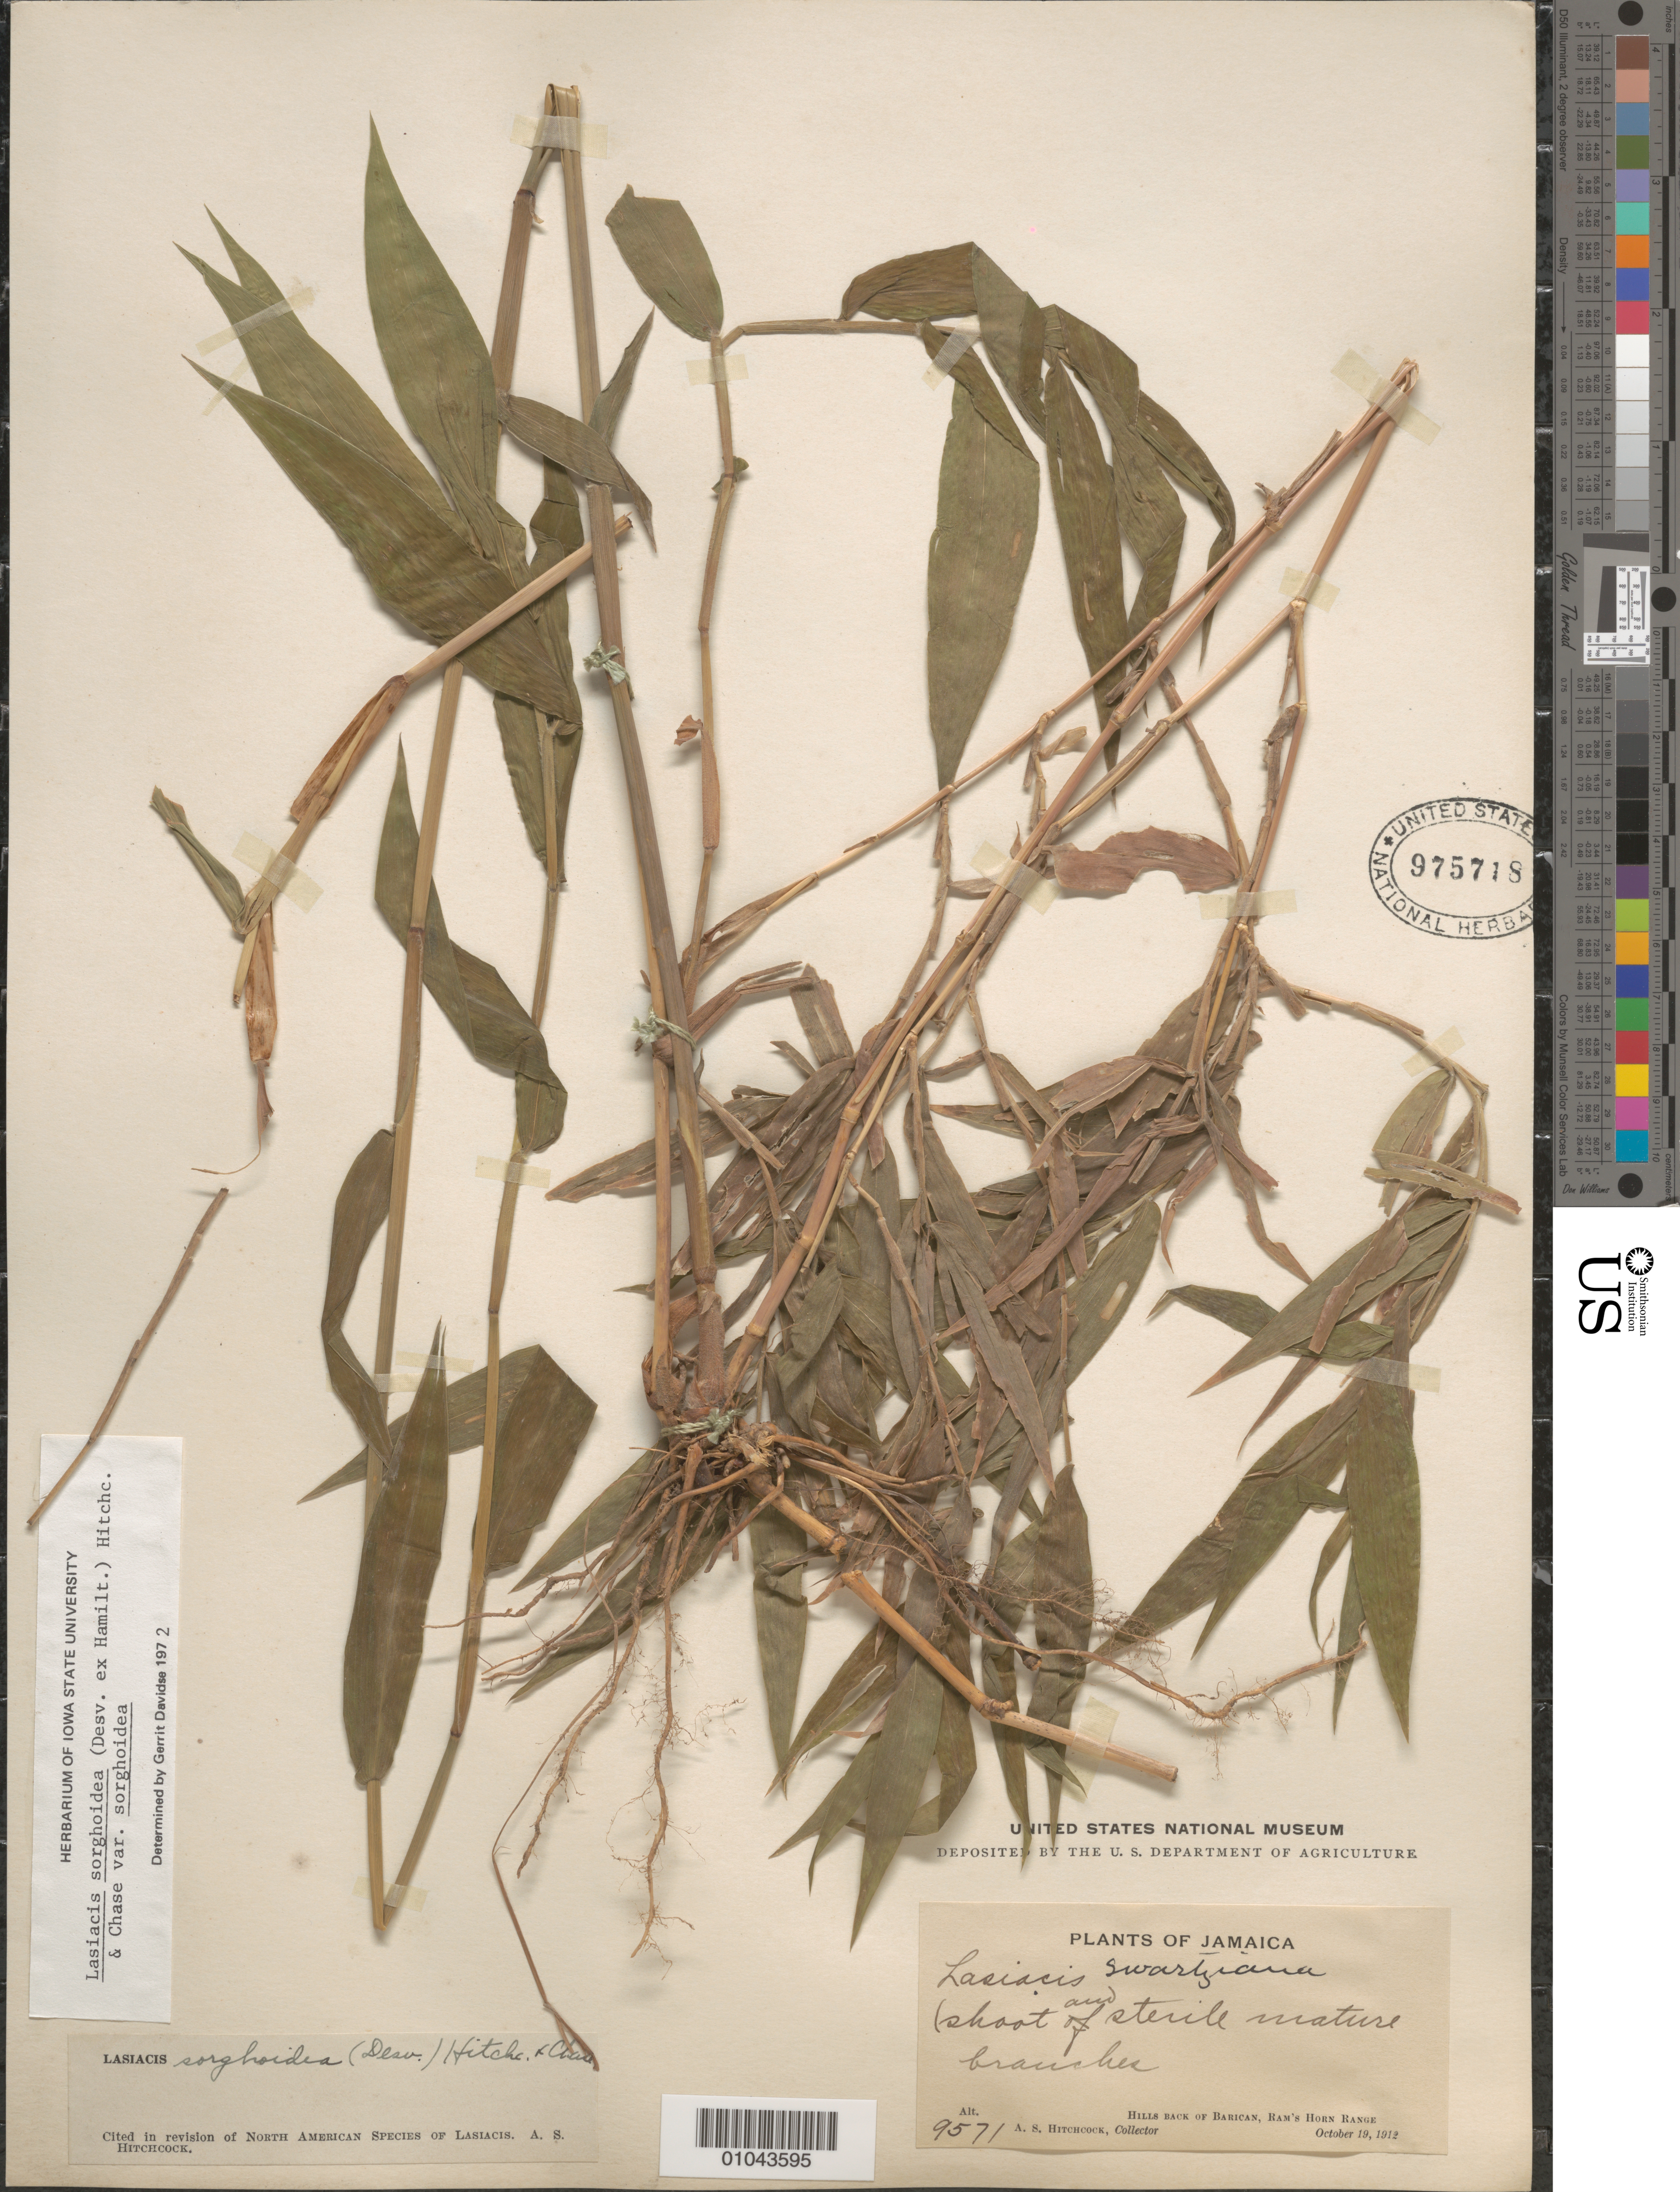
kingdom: Plantae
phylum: Tracheophyta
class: Liliopsida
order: Poales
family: Poaceae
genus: Lasiacis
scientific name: Lasiacis sorghoidea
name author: (Desv. ex Ham.) Hitchc. & Chase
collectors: A. S. Hitchcock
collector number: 9571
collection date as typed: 19 Oct 1912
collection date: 1912-10-19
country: Jamaica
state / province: Saint Andrew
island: Jamaica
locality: Hills back of Barican, Ram's Horn Range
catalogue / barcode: US 975718